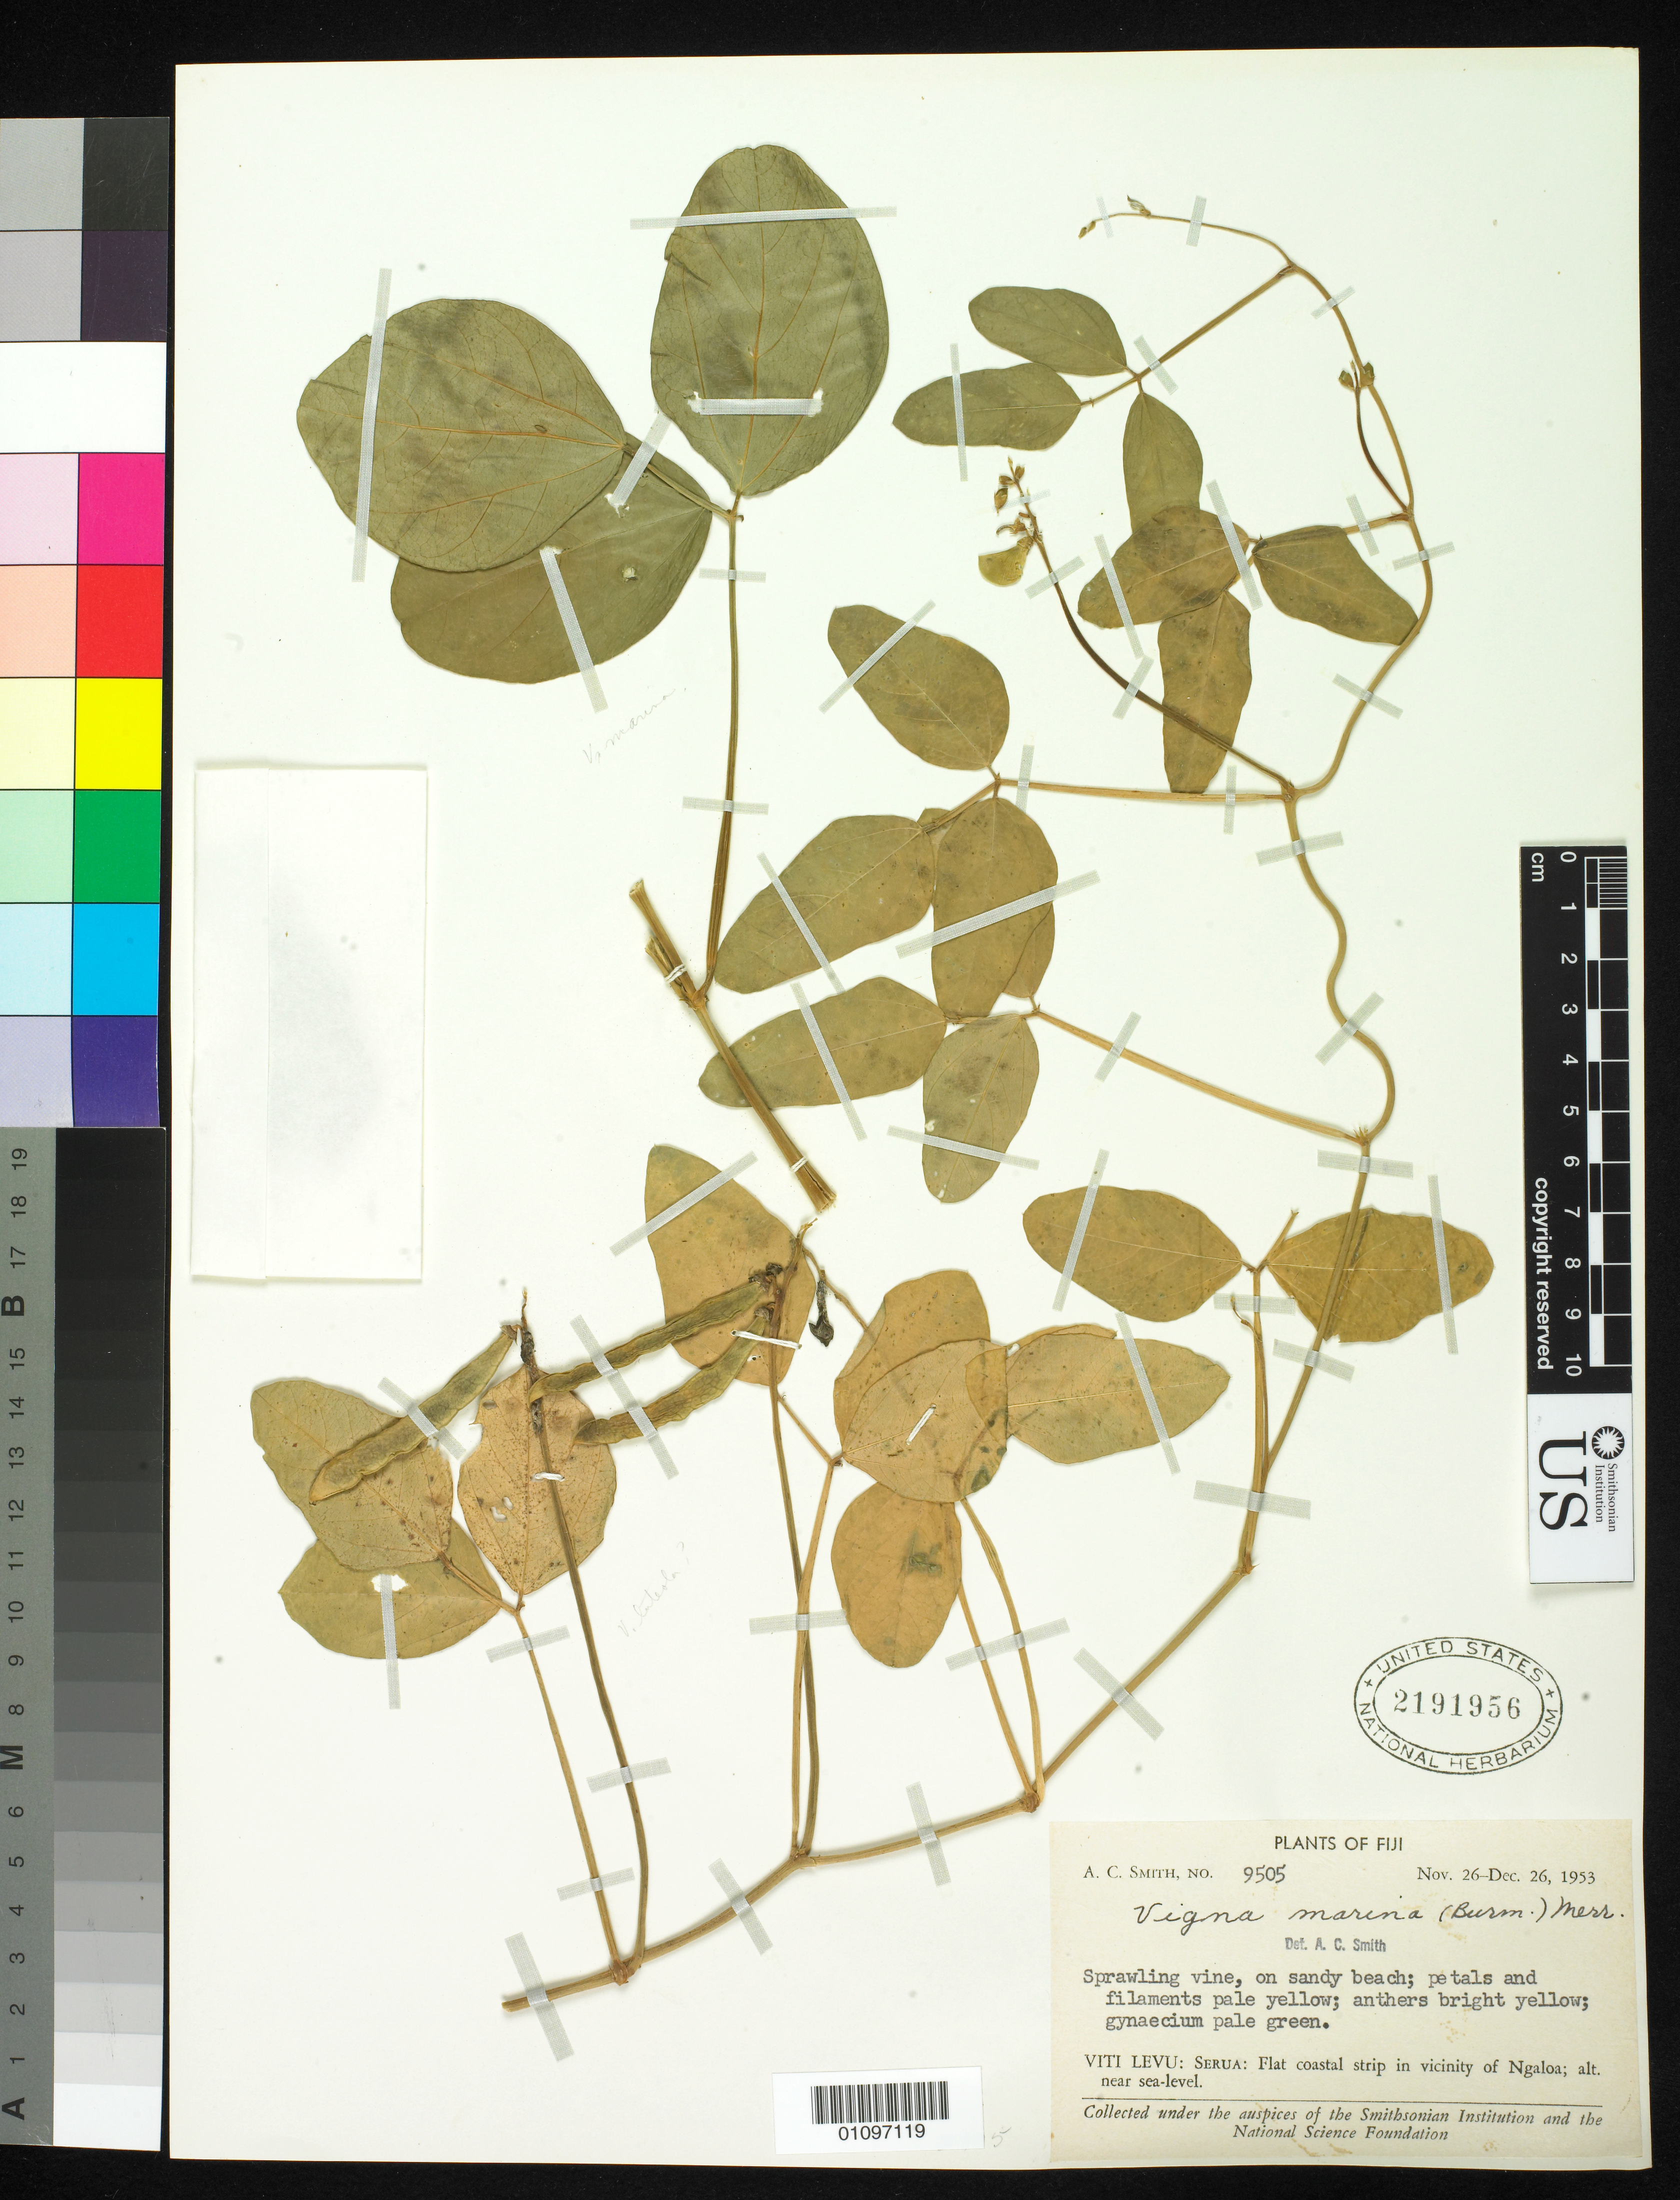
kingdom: Plantae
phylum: Tracheophyta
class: Magnoliopsida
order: Fabales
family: Fabaceae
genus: Vigna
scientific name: Vigna marina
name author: (Burm.) Merr.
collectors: A. C. Smith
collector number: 9505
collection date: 1953-11-26/1953-12-26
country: Fiji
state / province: Serua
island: Viti Levu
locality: flat coastal strip in vicinity of Ngaloa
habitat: On sandy beach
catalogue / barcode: US 2191956